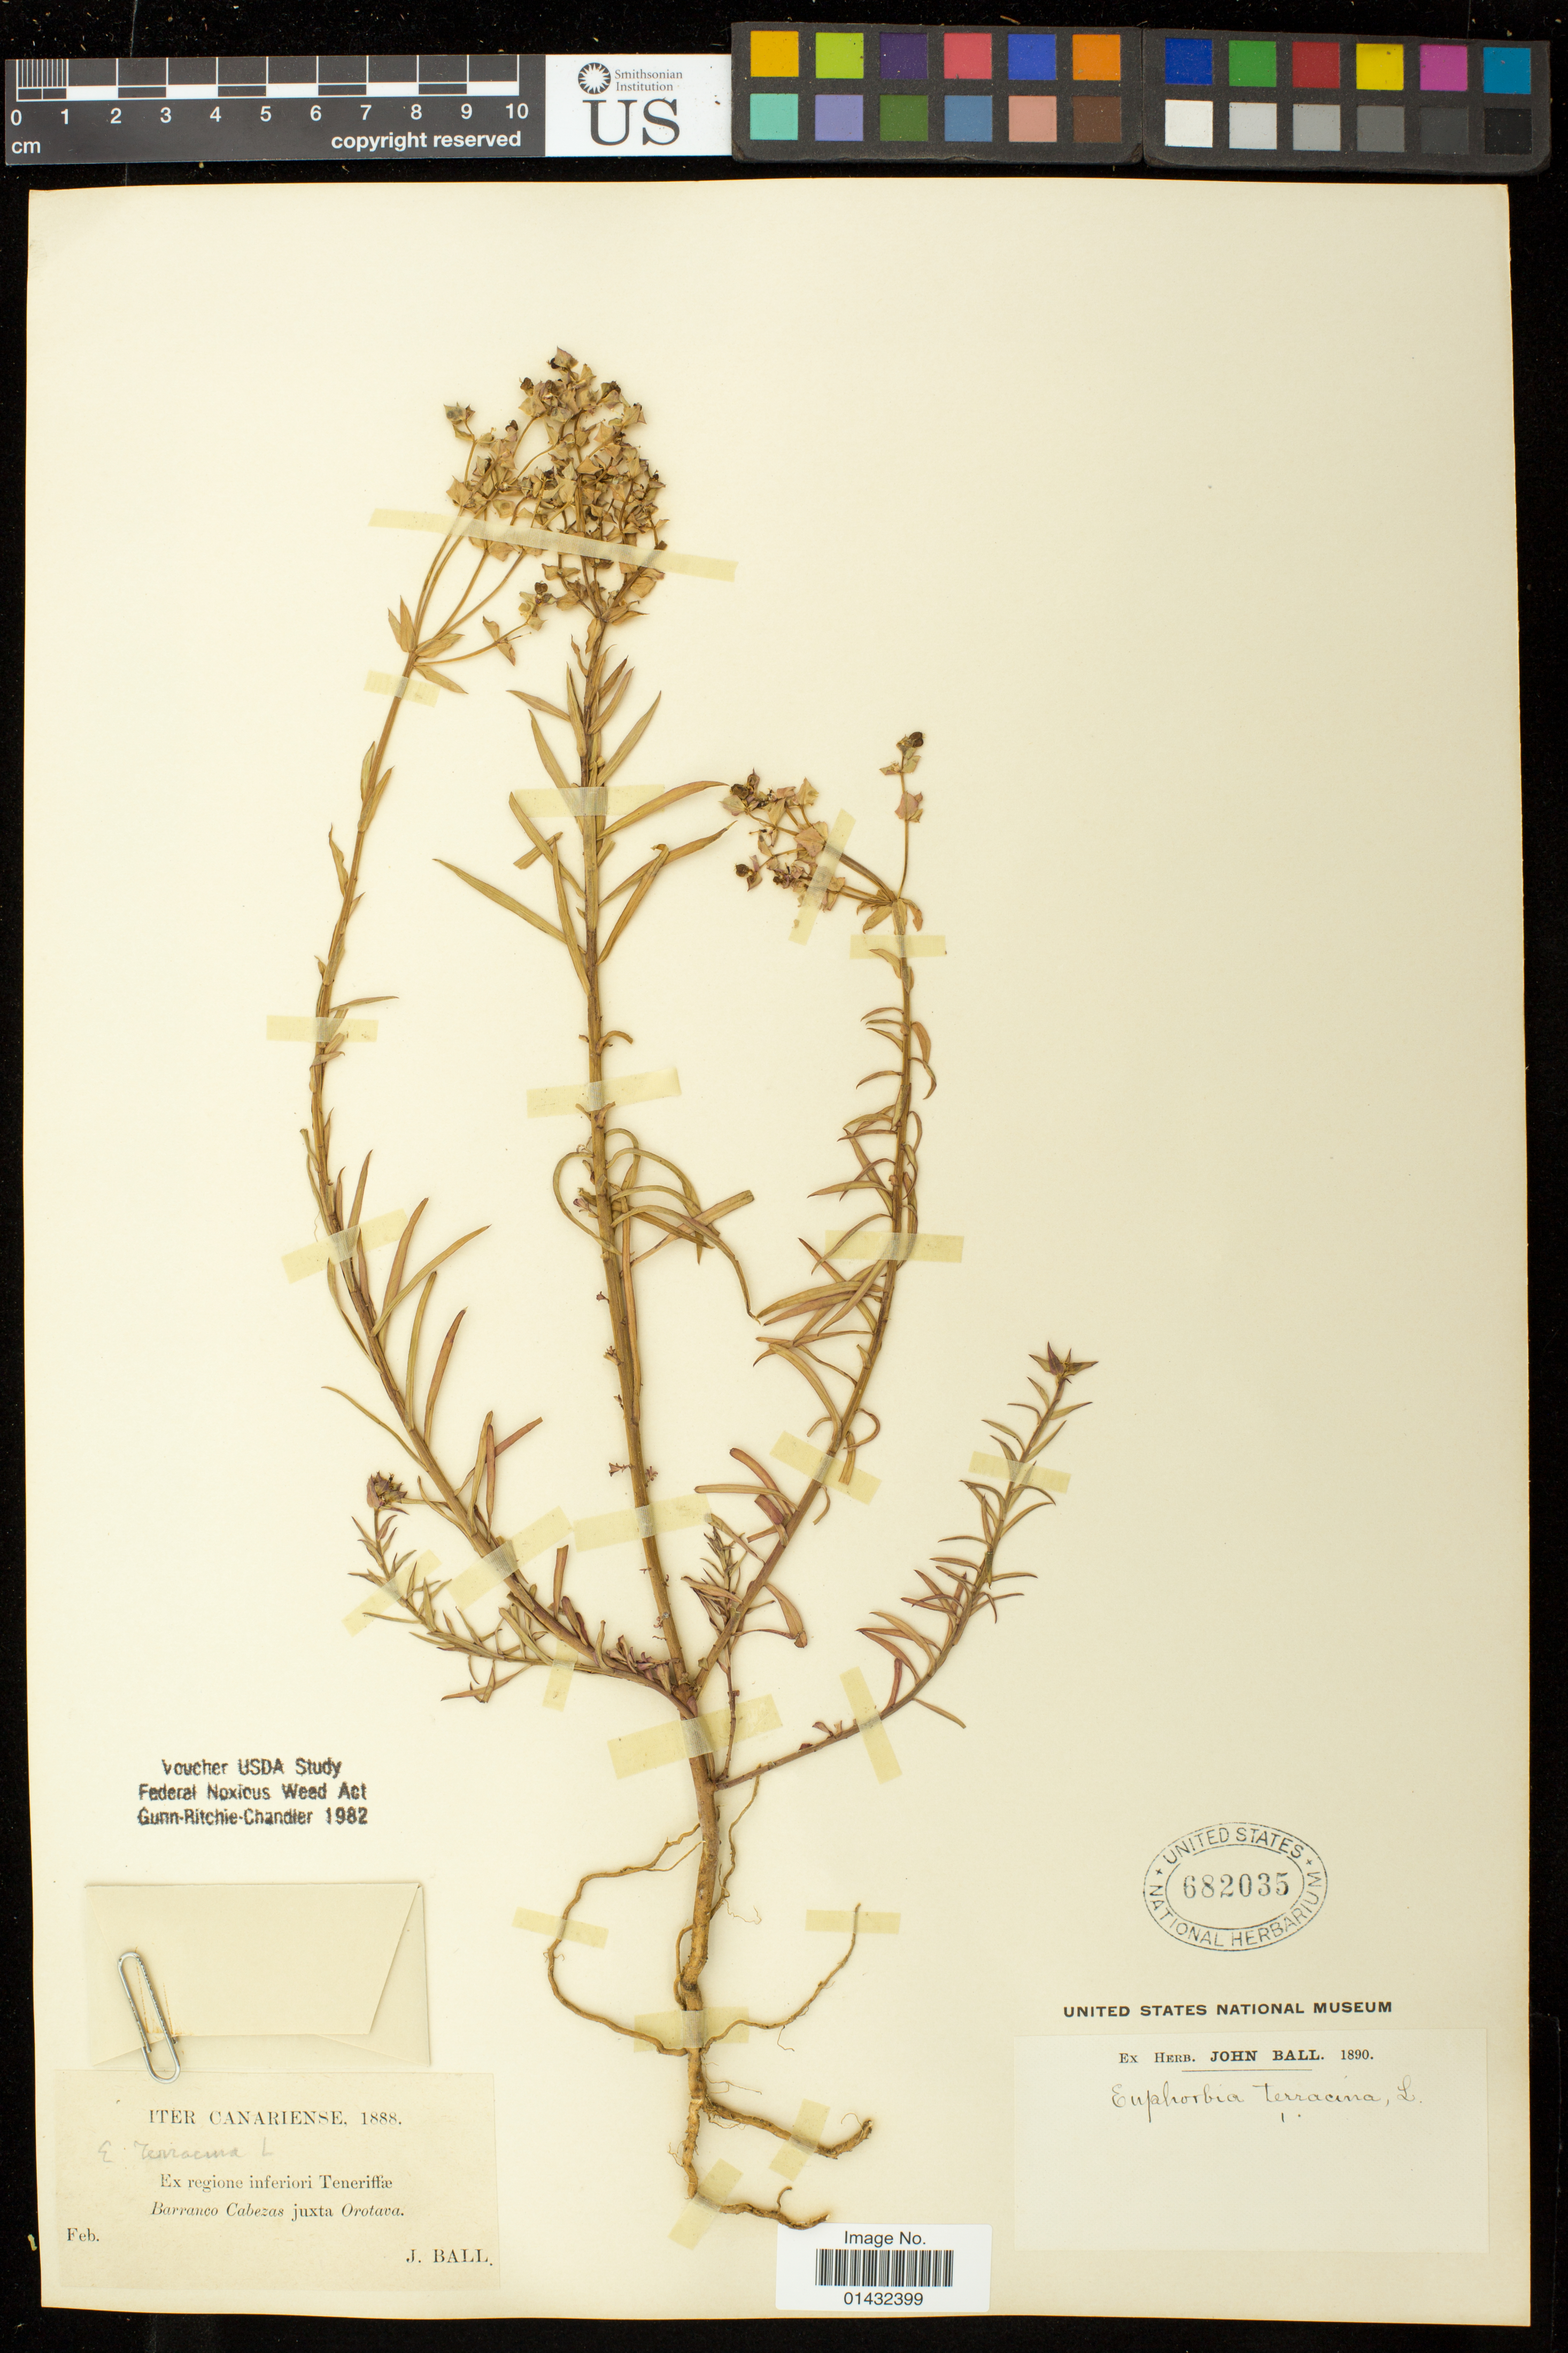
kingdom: Plantae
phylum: Tracheophyta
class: Magnoliopsida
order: Malpighiales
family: Euphorbiaceae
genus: Euphorbia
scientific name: Euphorbia terracina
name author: L.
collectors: J. Ball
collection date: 1888-02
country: Spain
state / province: Canarias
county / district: Santa Cruz de Tenerife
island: Tenerife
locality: Ex regione inferiori Teneriffae; Barranco Cabezas juxta Orotava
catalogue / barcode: US 682035